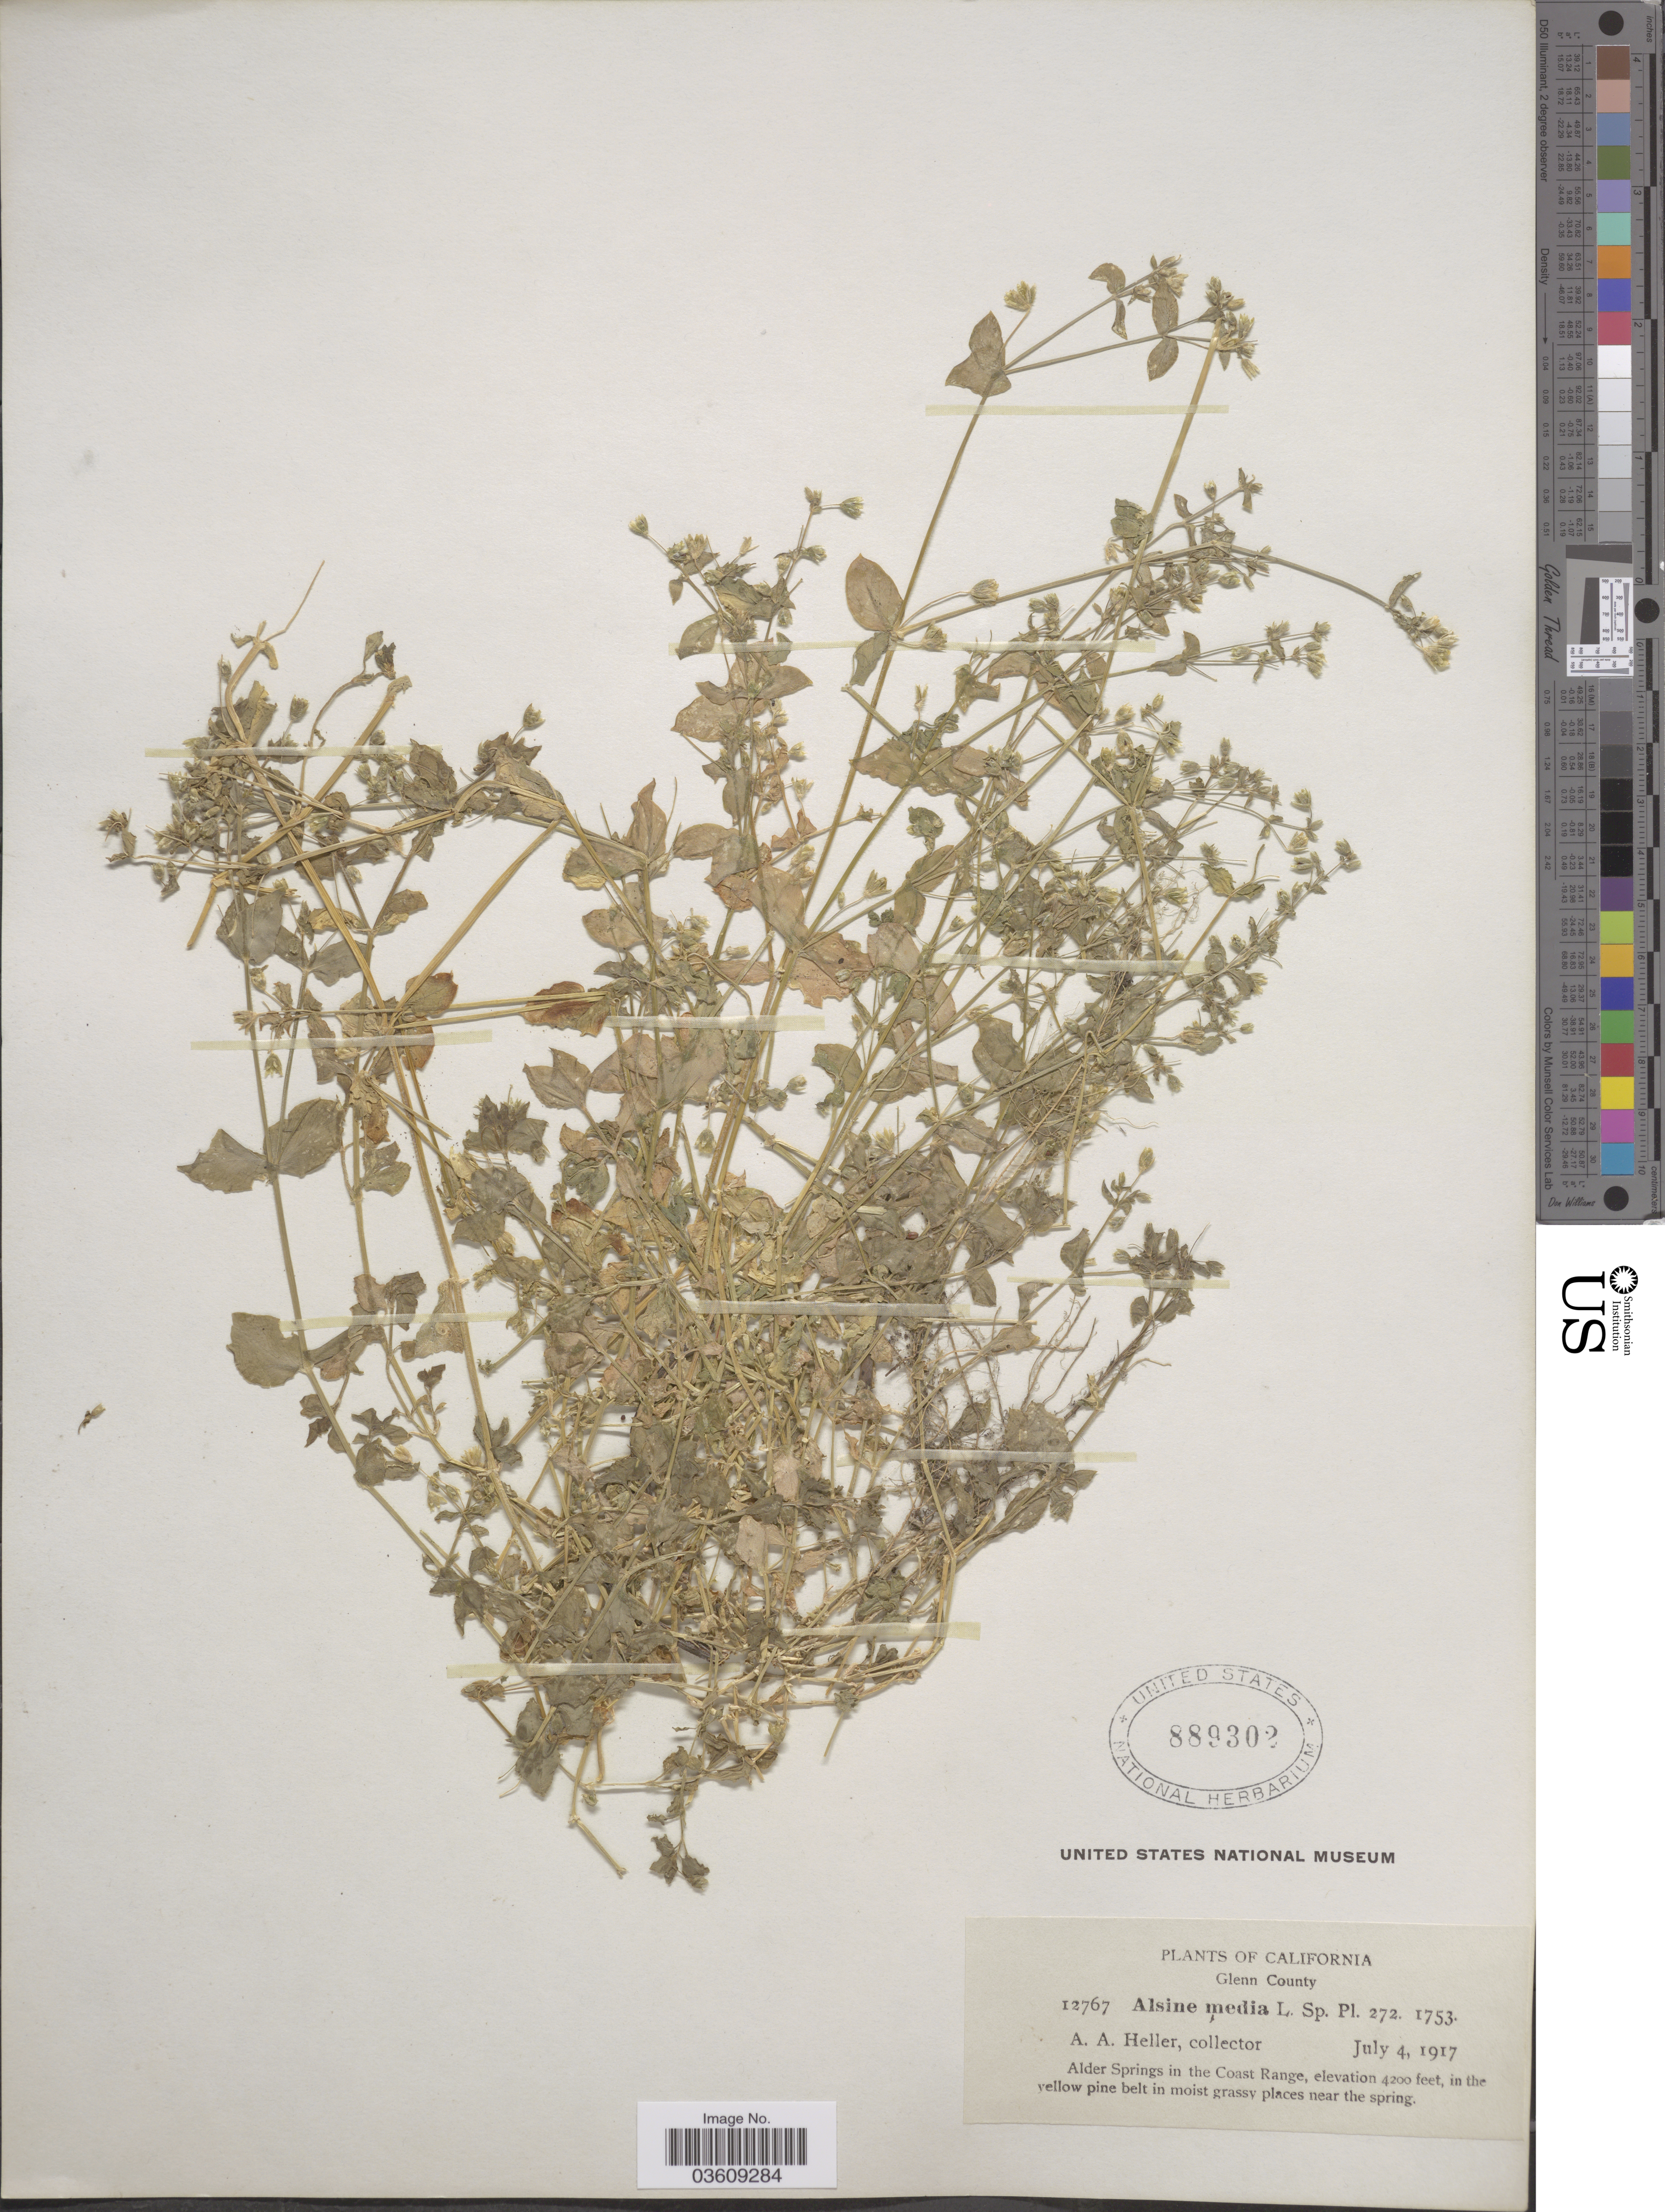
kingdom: Plantae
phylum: Tracheophyta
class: Magnoliopsida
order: Caryophyllales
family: Caryophyllaceae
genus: Stellaria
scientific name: Stellaria media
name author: (L.) Vill.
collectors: A. A. Heller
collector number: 12767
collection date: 1917-07-04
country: United States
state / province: California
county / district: Glenn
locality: Glenn County. Alder Springs in the Coast Ranges, in the yellow pine belt in moist grassy places near the spring.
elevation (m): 1280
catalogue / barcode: US 889302